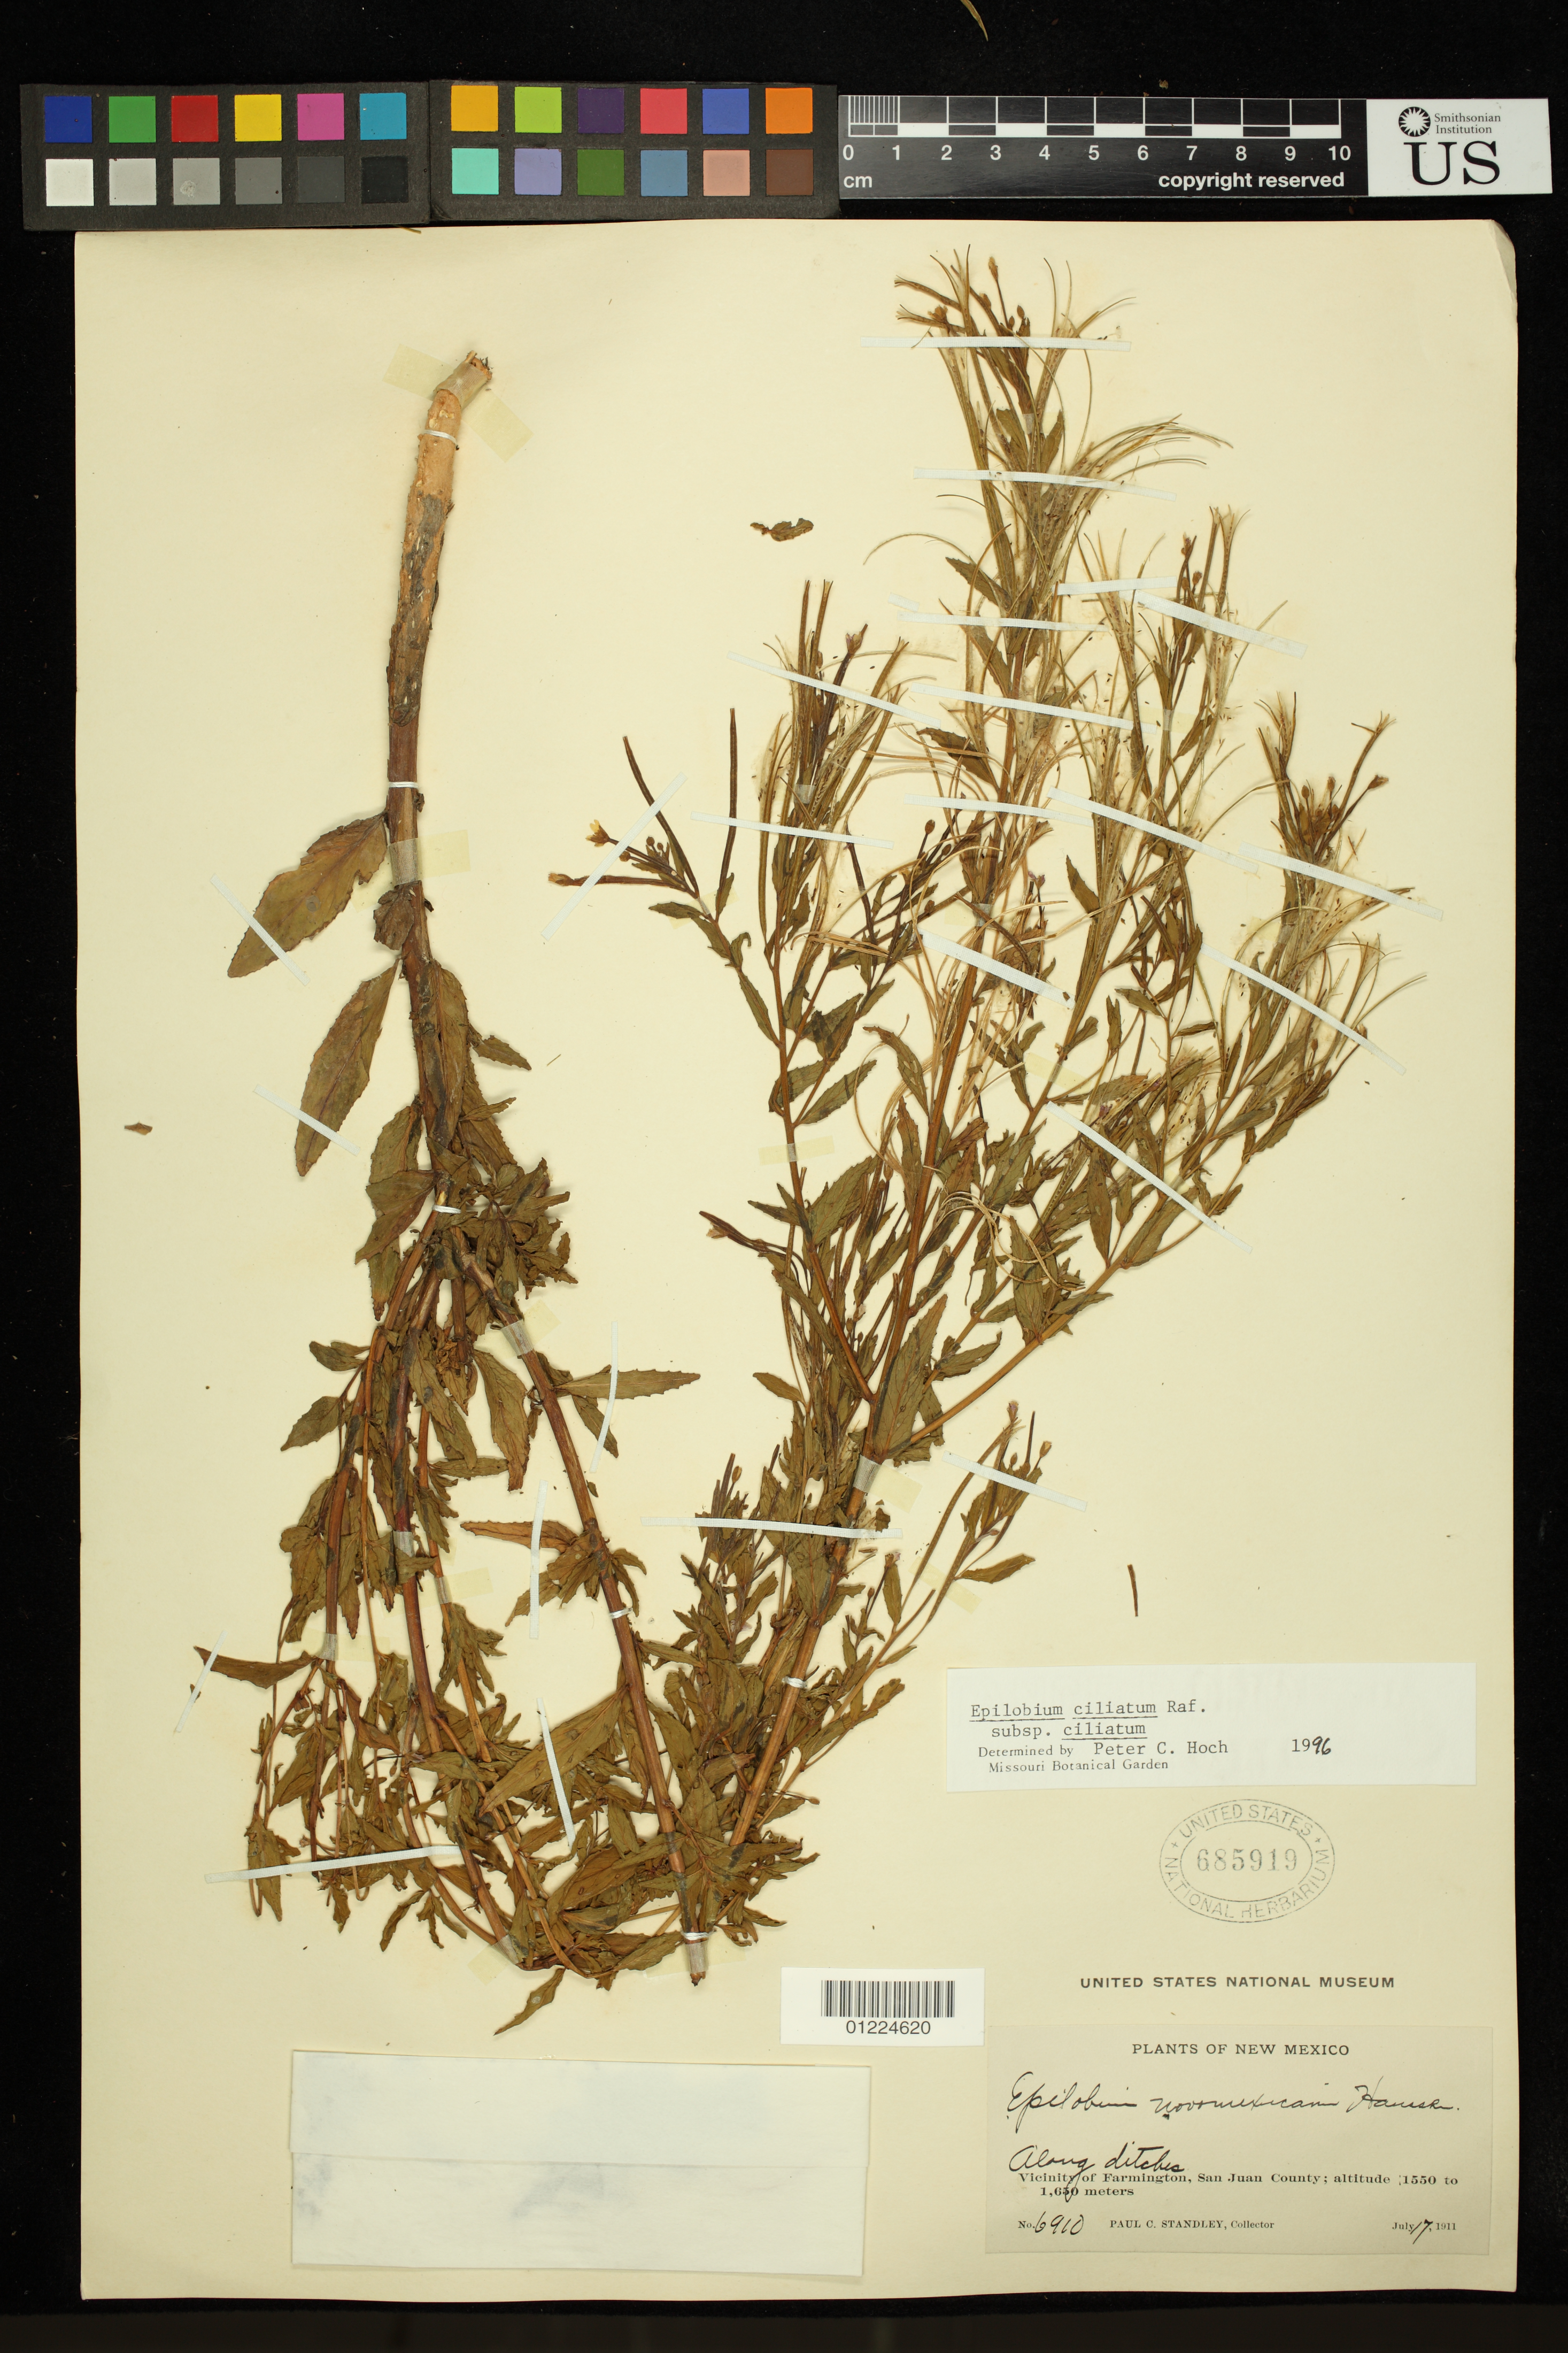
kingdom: Plantae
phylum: Tracheophyta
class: Magnoliopsida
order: Myrtales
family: Onagraceae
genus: Epilobium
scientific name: Epilobium ciliatum subsp. ciliatum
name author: Raf.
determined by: Hoch, P. C.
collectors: P. C. Standley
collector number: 6910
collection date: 1911-07-17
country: United States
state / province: New Mexico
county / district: San Juan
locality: Vicinity of Farmington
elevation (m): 1550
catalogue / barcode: US 685919